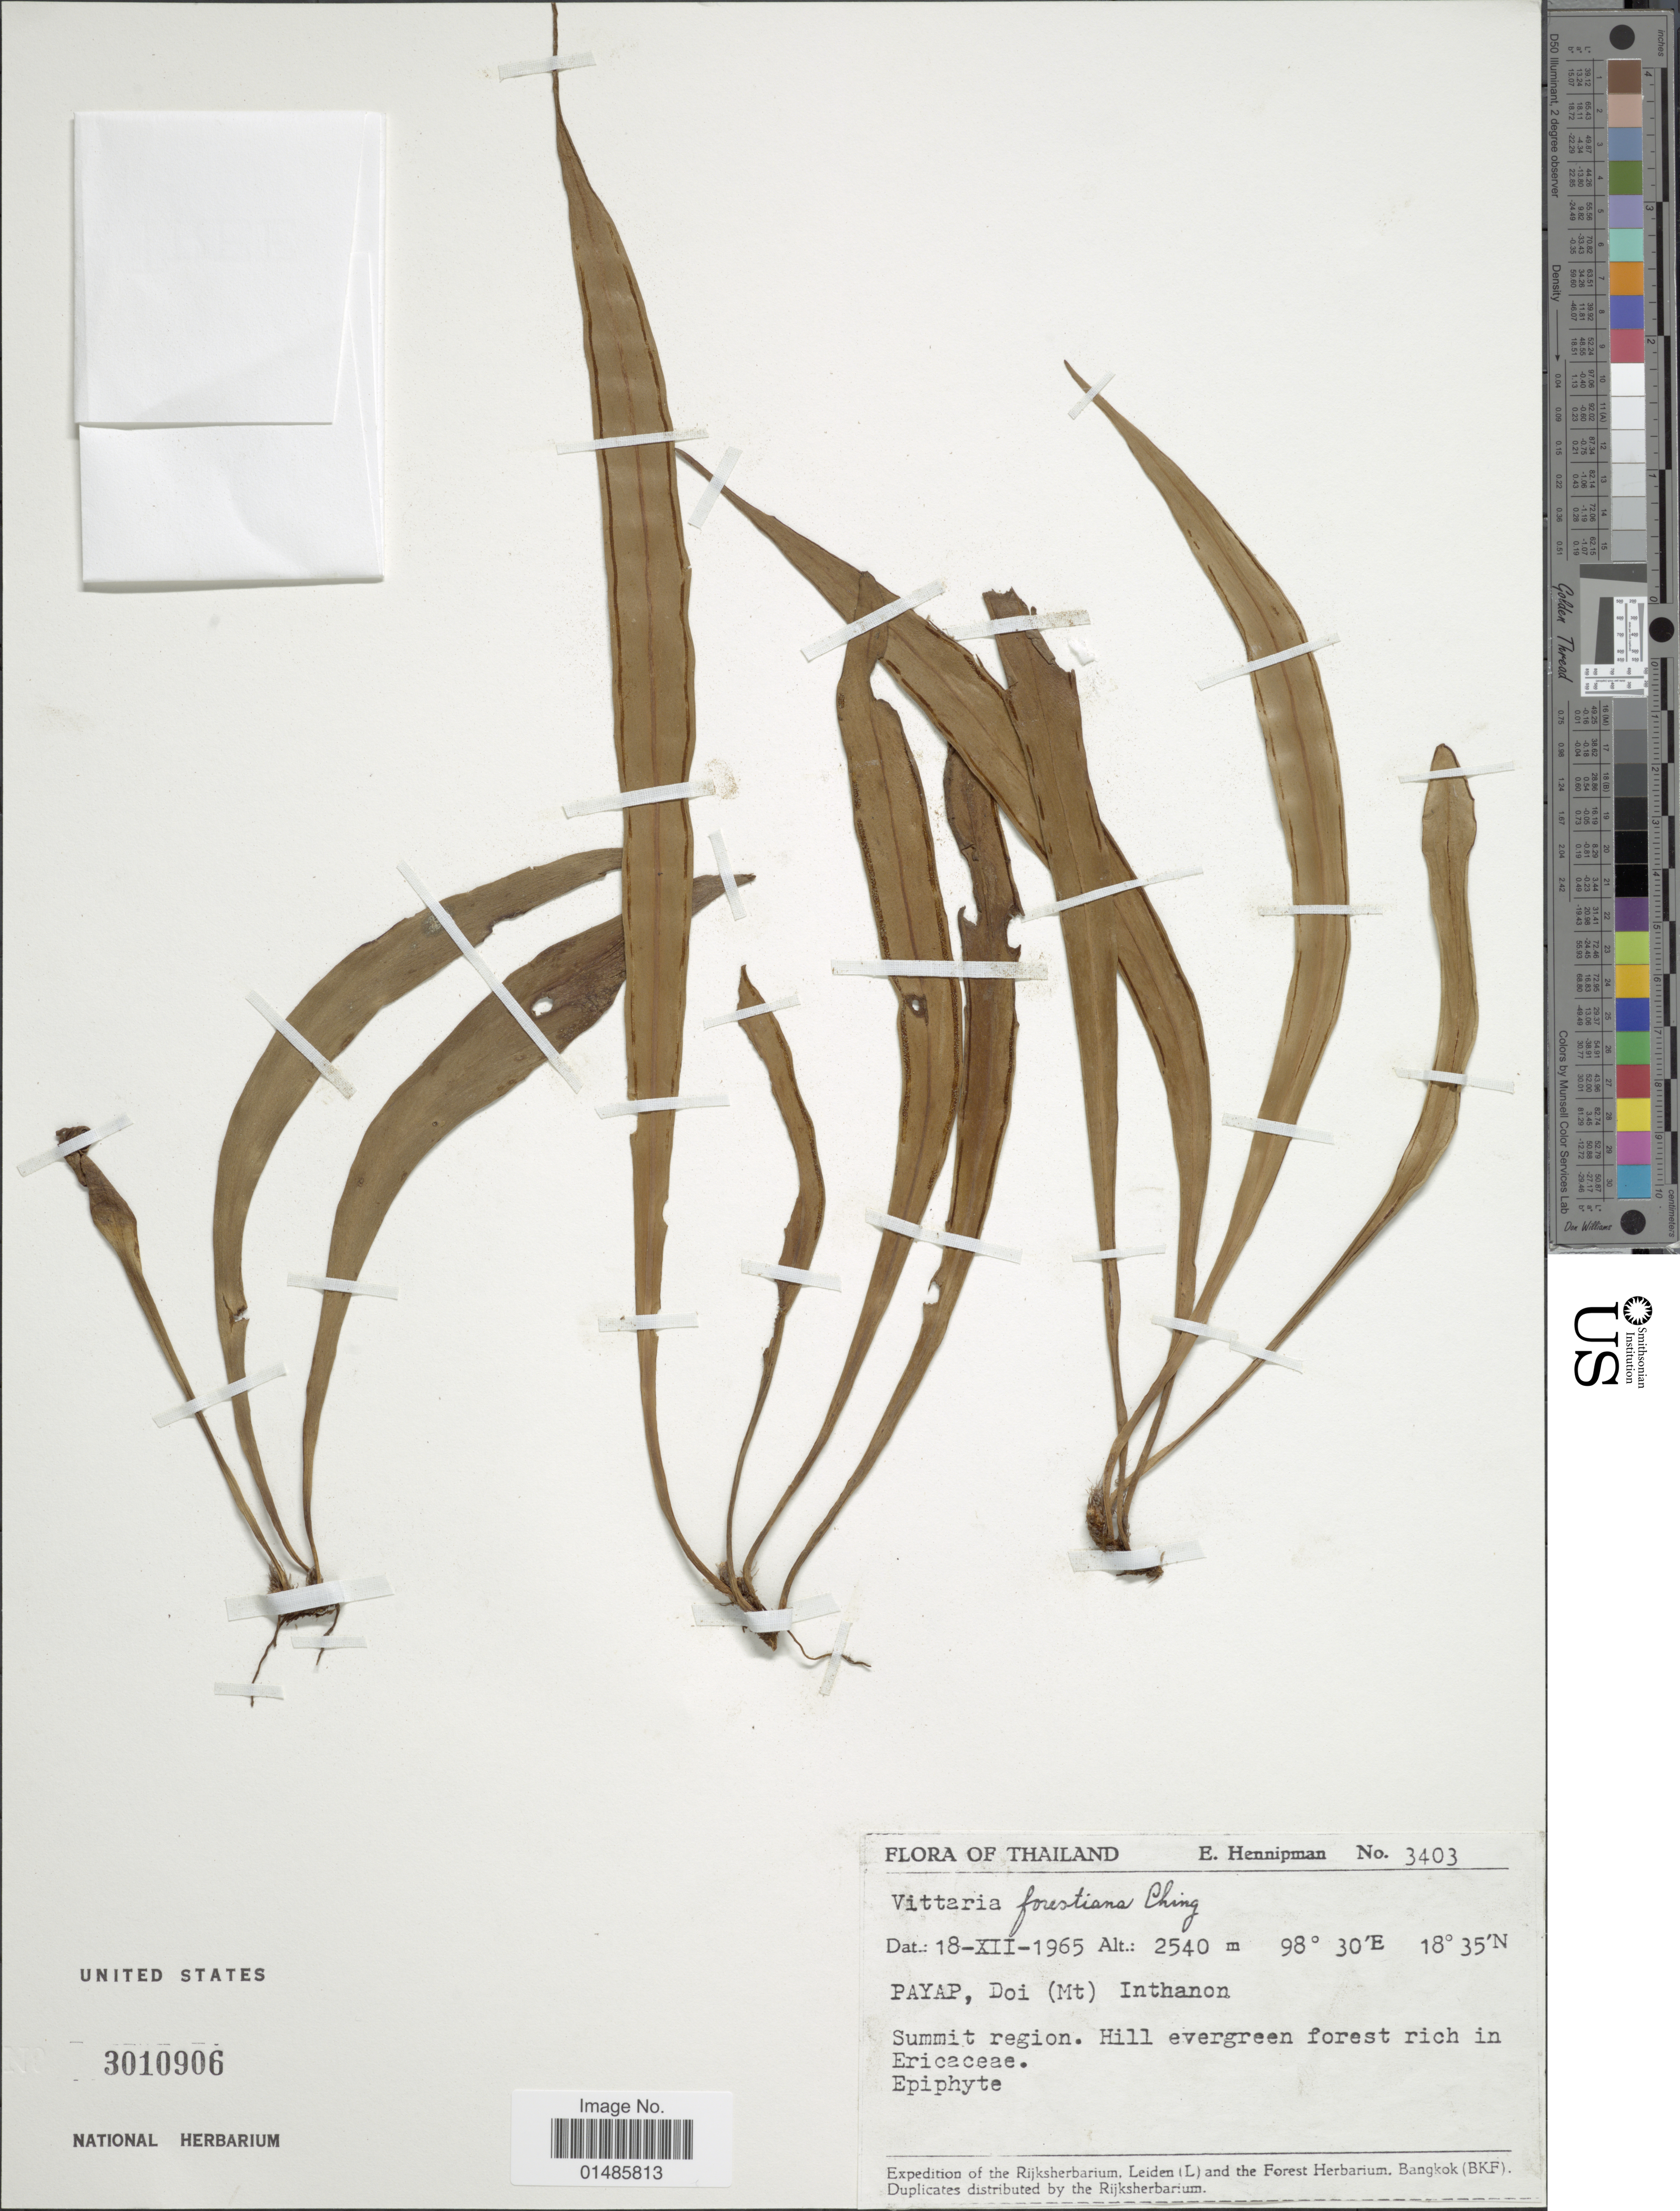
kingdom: Plantae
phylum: Tracheophyta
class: Polypodiopsida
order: Polypodiales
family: Pteridaceae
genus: Haplopteris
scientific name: Haplopteris forrestiana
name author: (Ching) E.H. Crane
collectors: E. Hennipman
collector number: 3403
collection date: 1965-12-18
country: Thailand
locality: Payap, Doi (Mt) Inthanon. Summit region.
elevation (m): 2540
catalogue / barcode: US 3010906